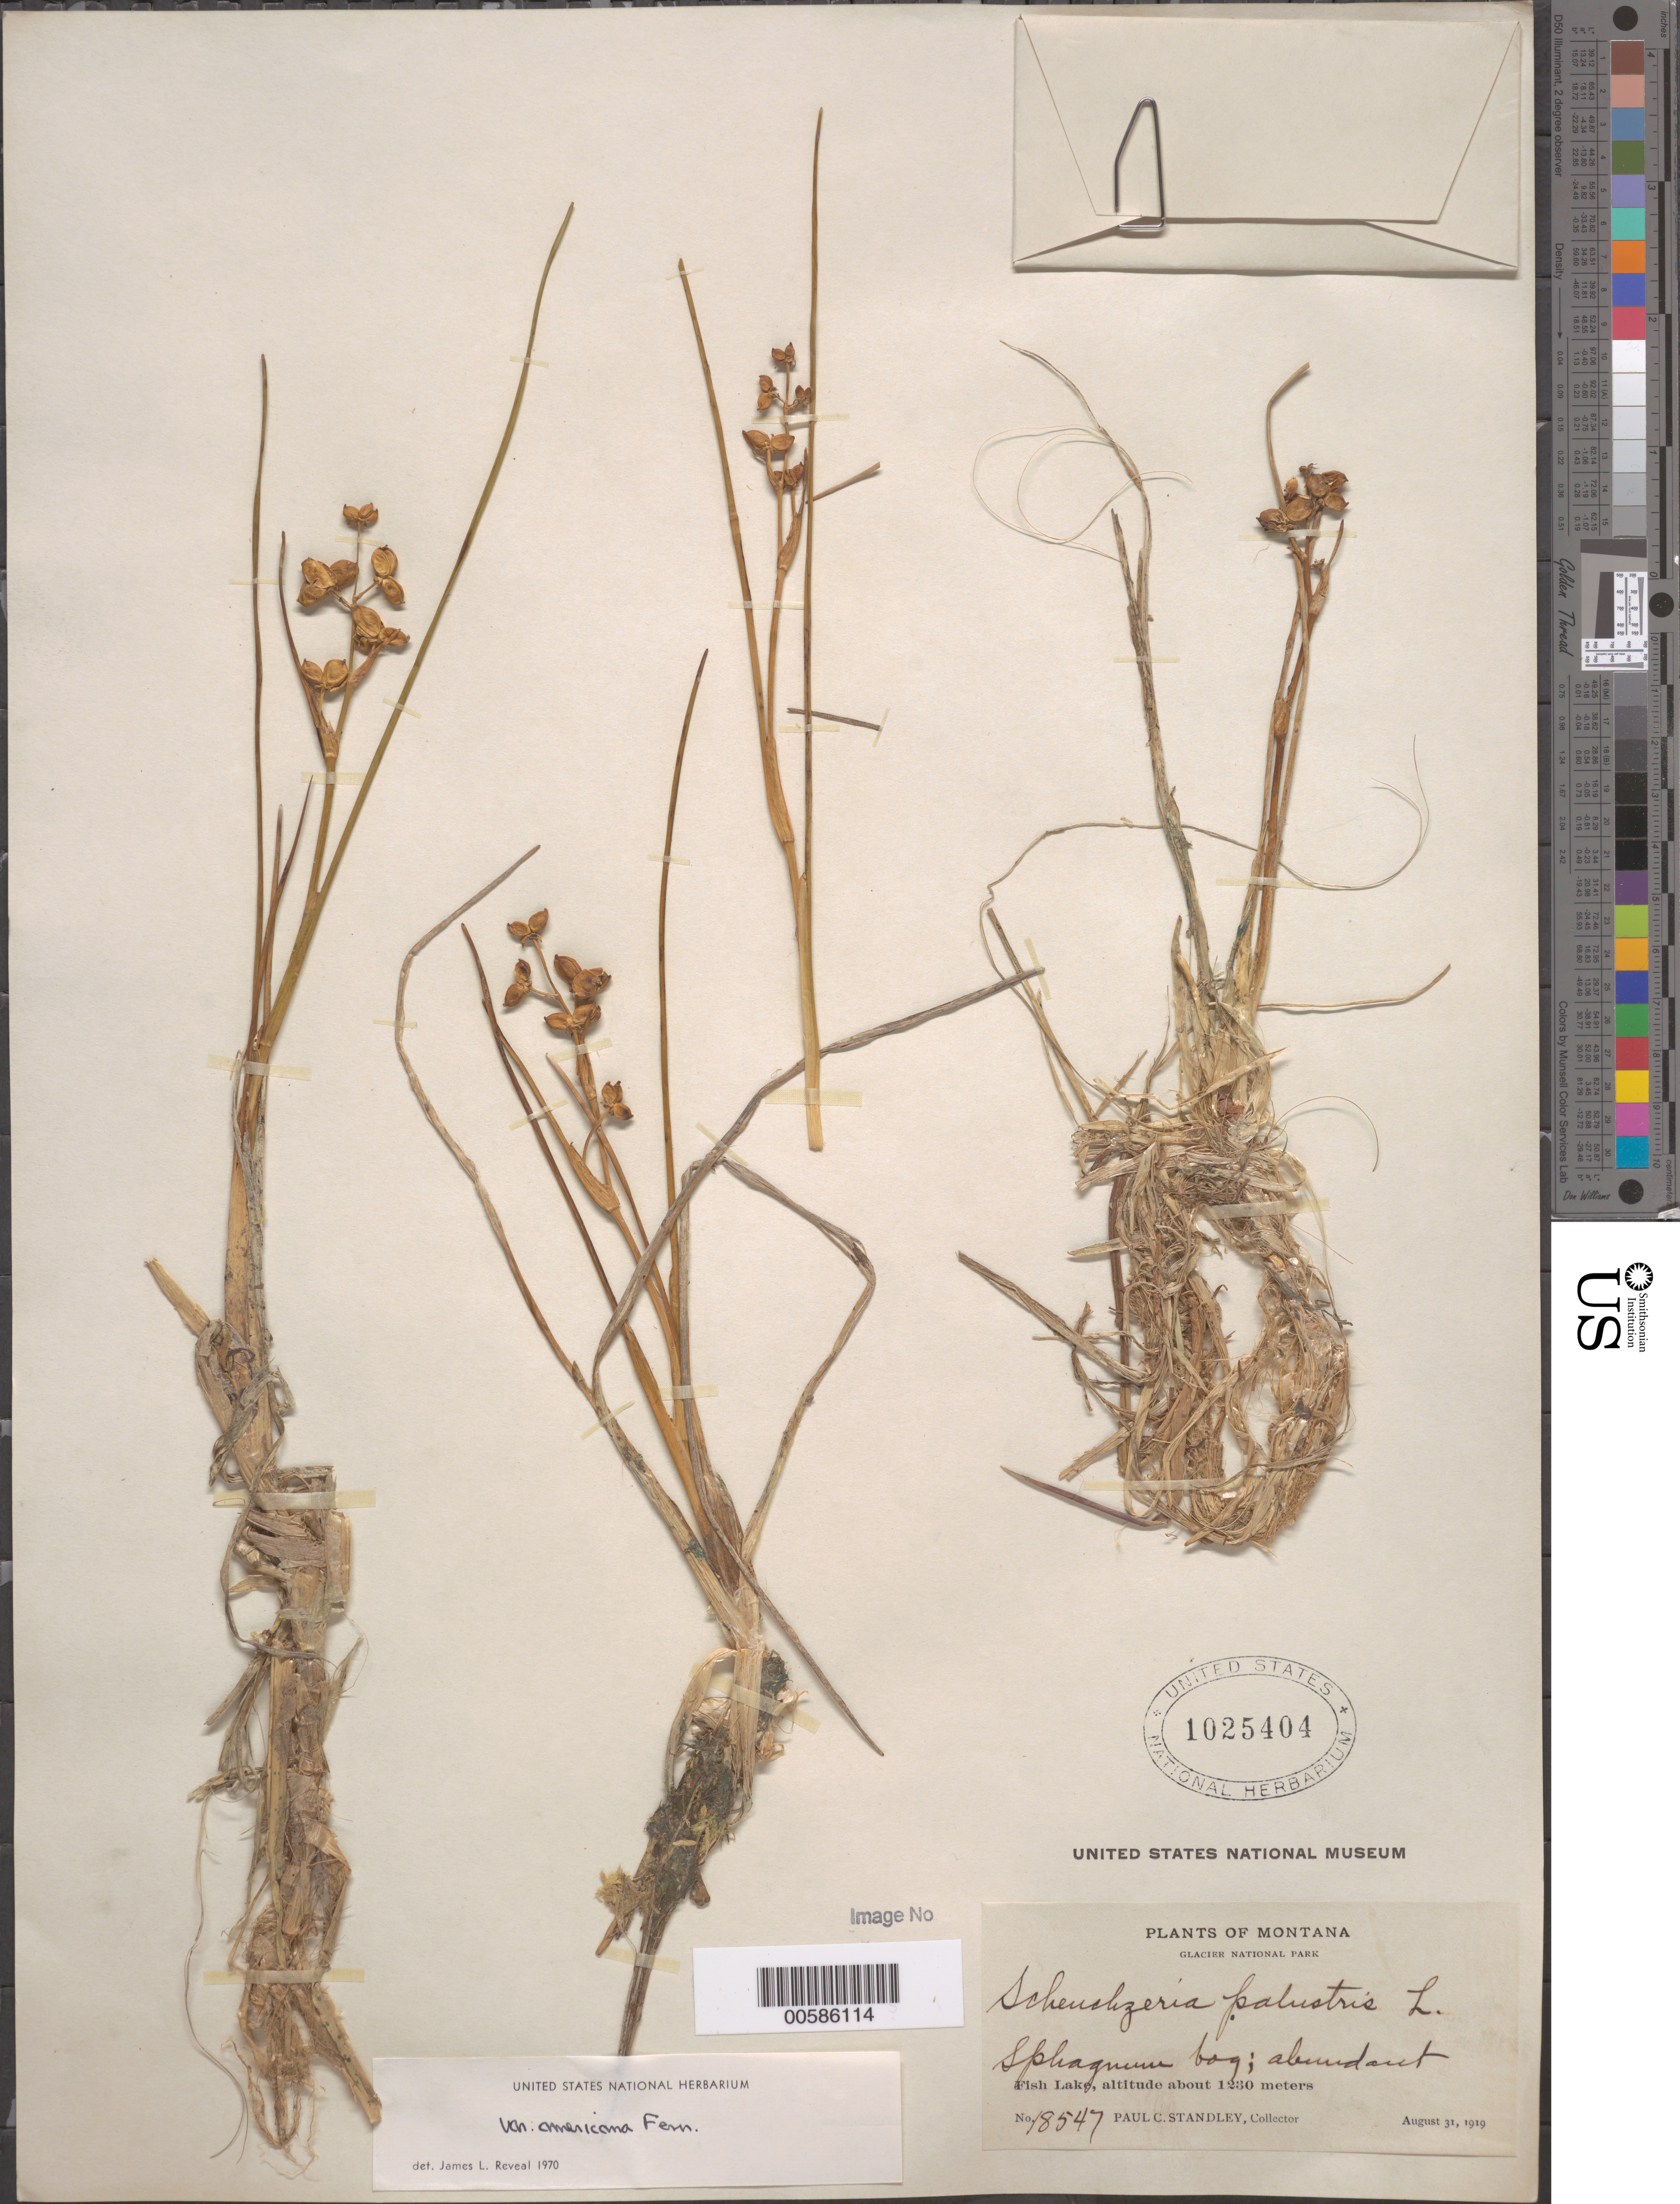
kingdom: Plantae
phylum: Tracheophyta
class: Liliopsida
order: Alismatales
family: Scheuchzeriaceae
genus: Scheuchzeria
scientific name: Scheuchzeria palustris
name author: L.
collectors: P. C. Standley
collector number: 18547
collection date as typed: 31 Aug 1919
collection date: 1919-08-31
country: United States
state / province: Montana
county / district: Flathead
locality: Glacier National Park, Fish Lake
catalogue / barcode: US 1025404